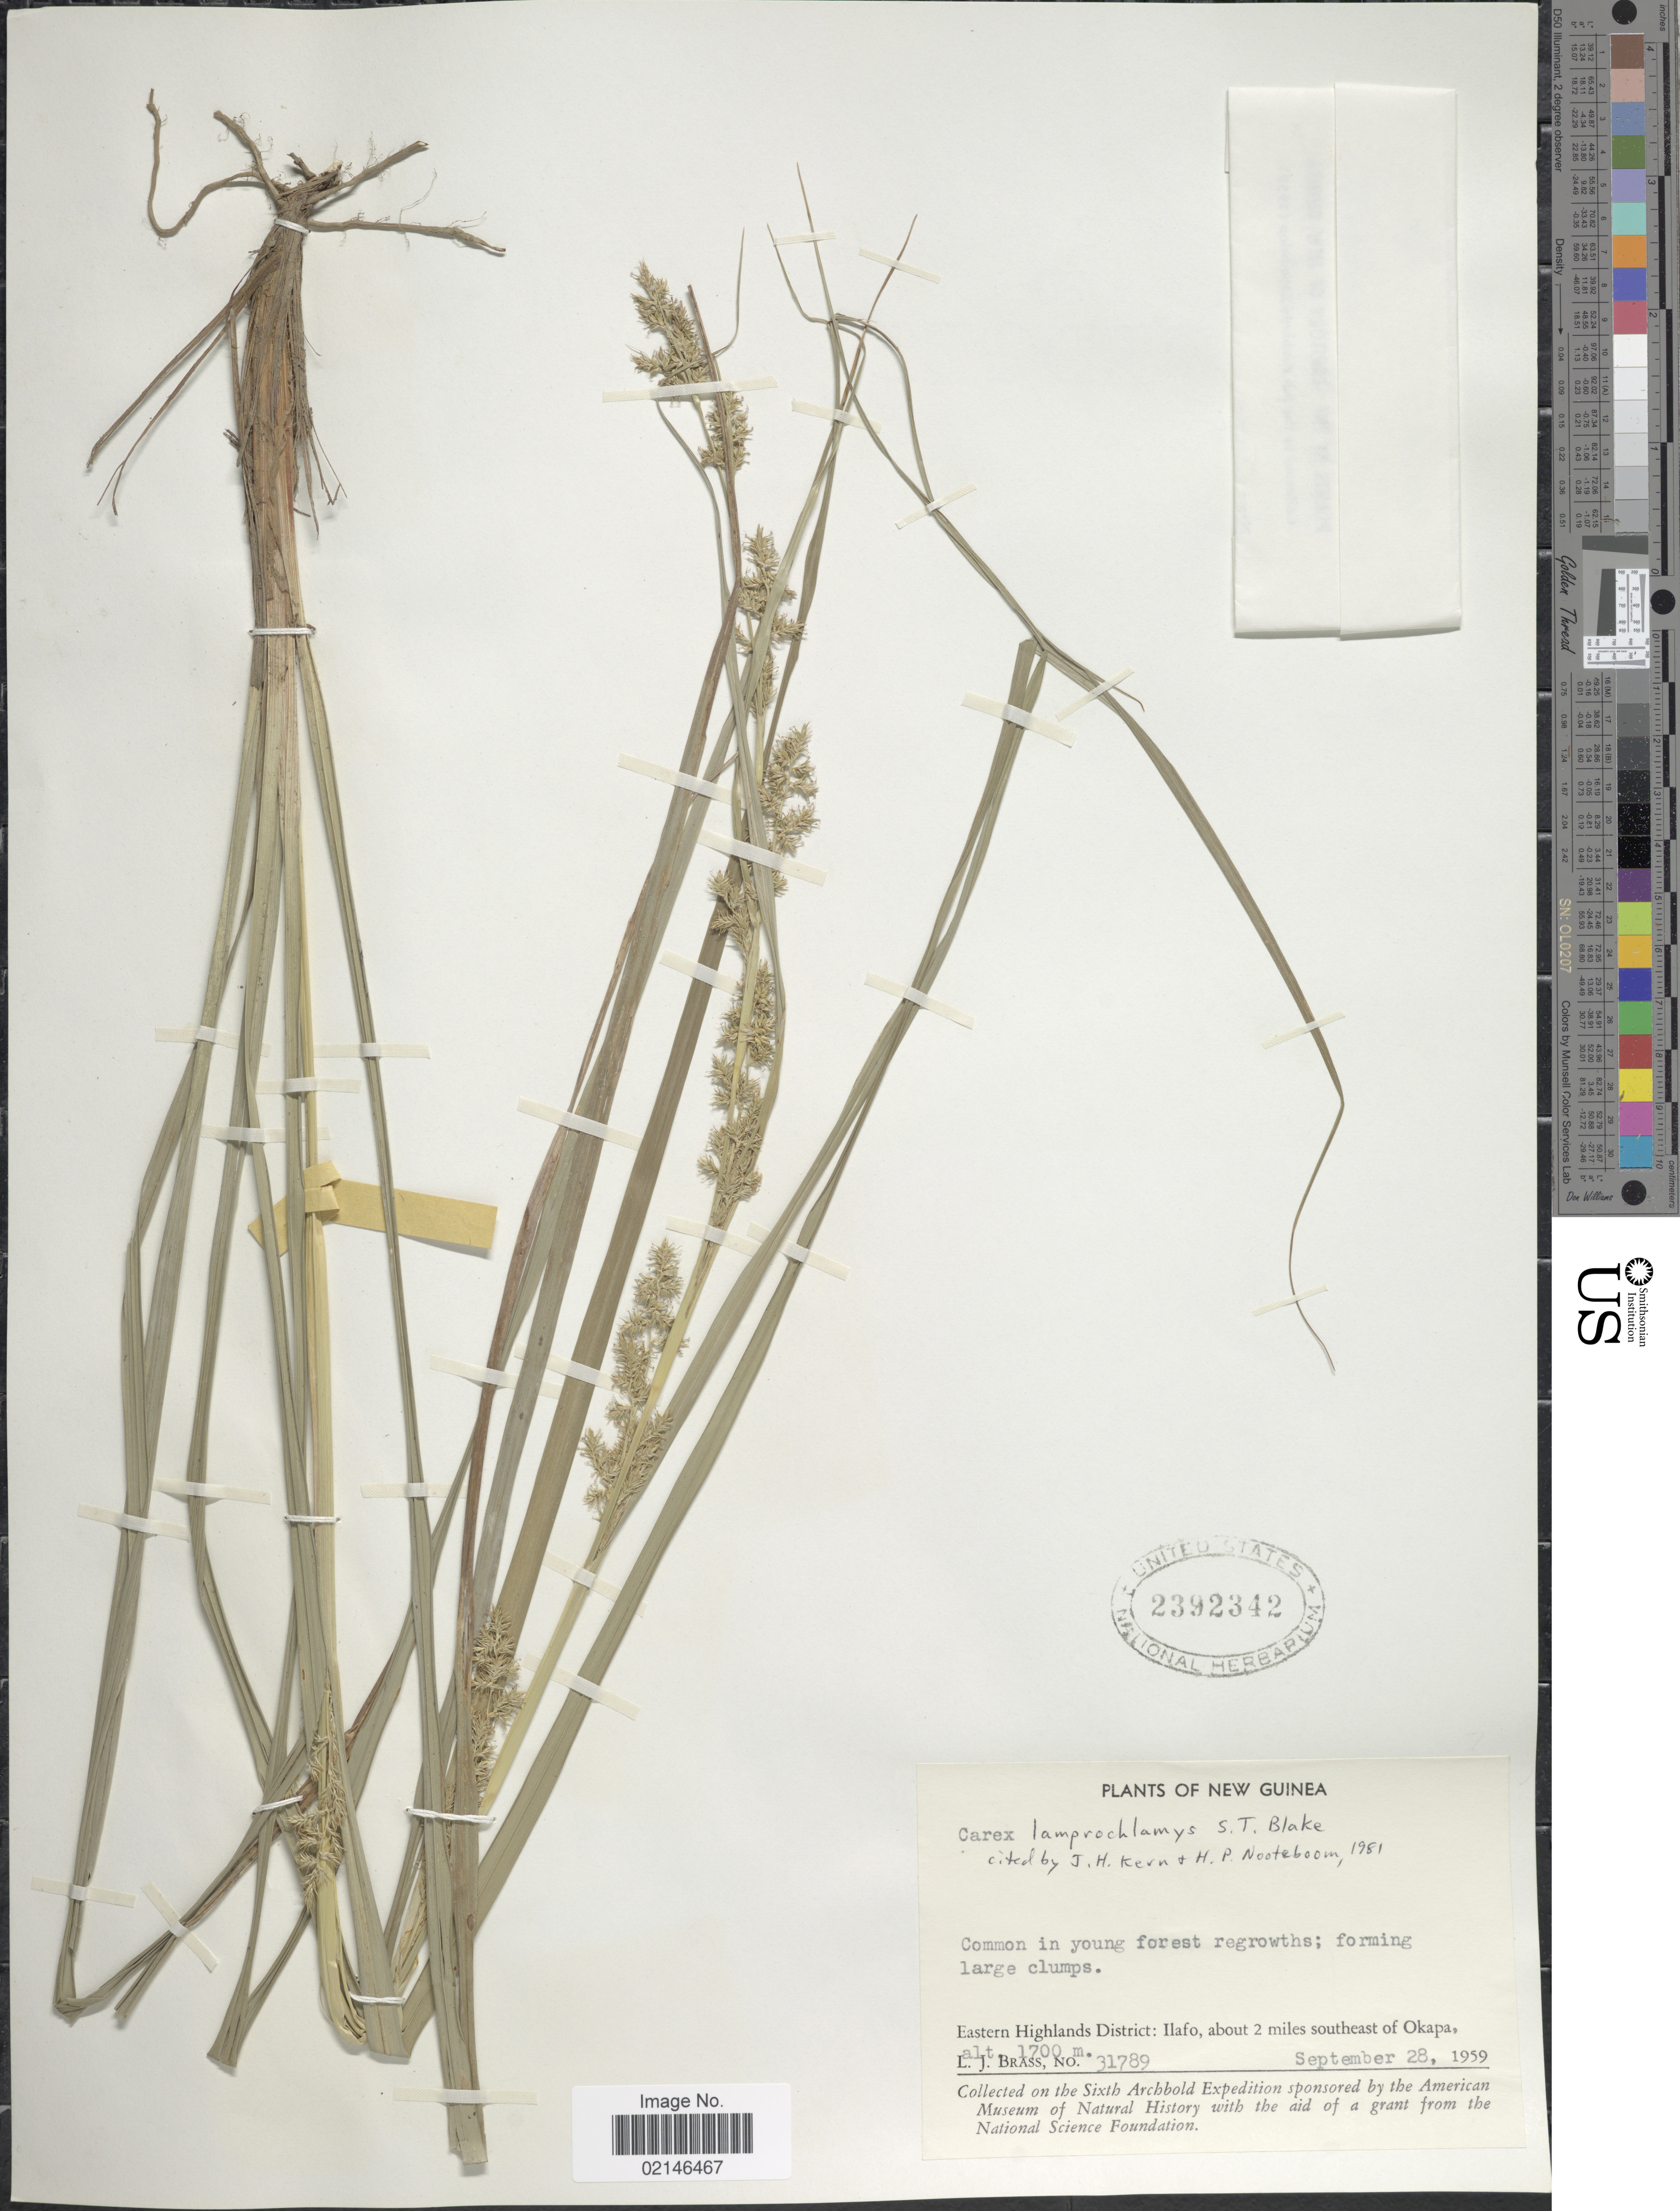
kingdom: Plantae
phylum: Tracheophyta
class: Liliopsida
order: Poales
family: Cyperaceae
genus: Carex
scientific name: Carex lamprochlamys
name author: S.T. Blake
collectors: L. J. Brass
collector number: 31789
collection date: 1959-09-28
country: Papua New Guinea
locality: New Guinea, Eastern Highlands District: Ilafo, about 2 miles southeast of Okapa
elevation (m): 1700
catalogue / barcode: US 2392342